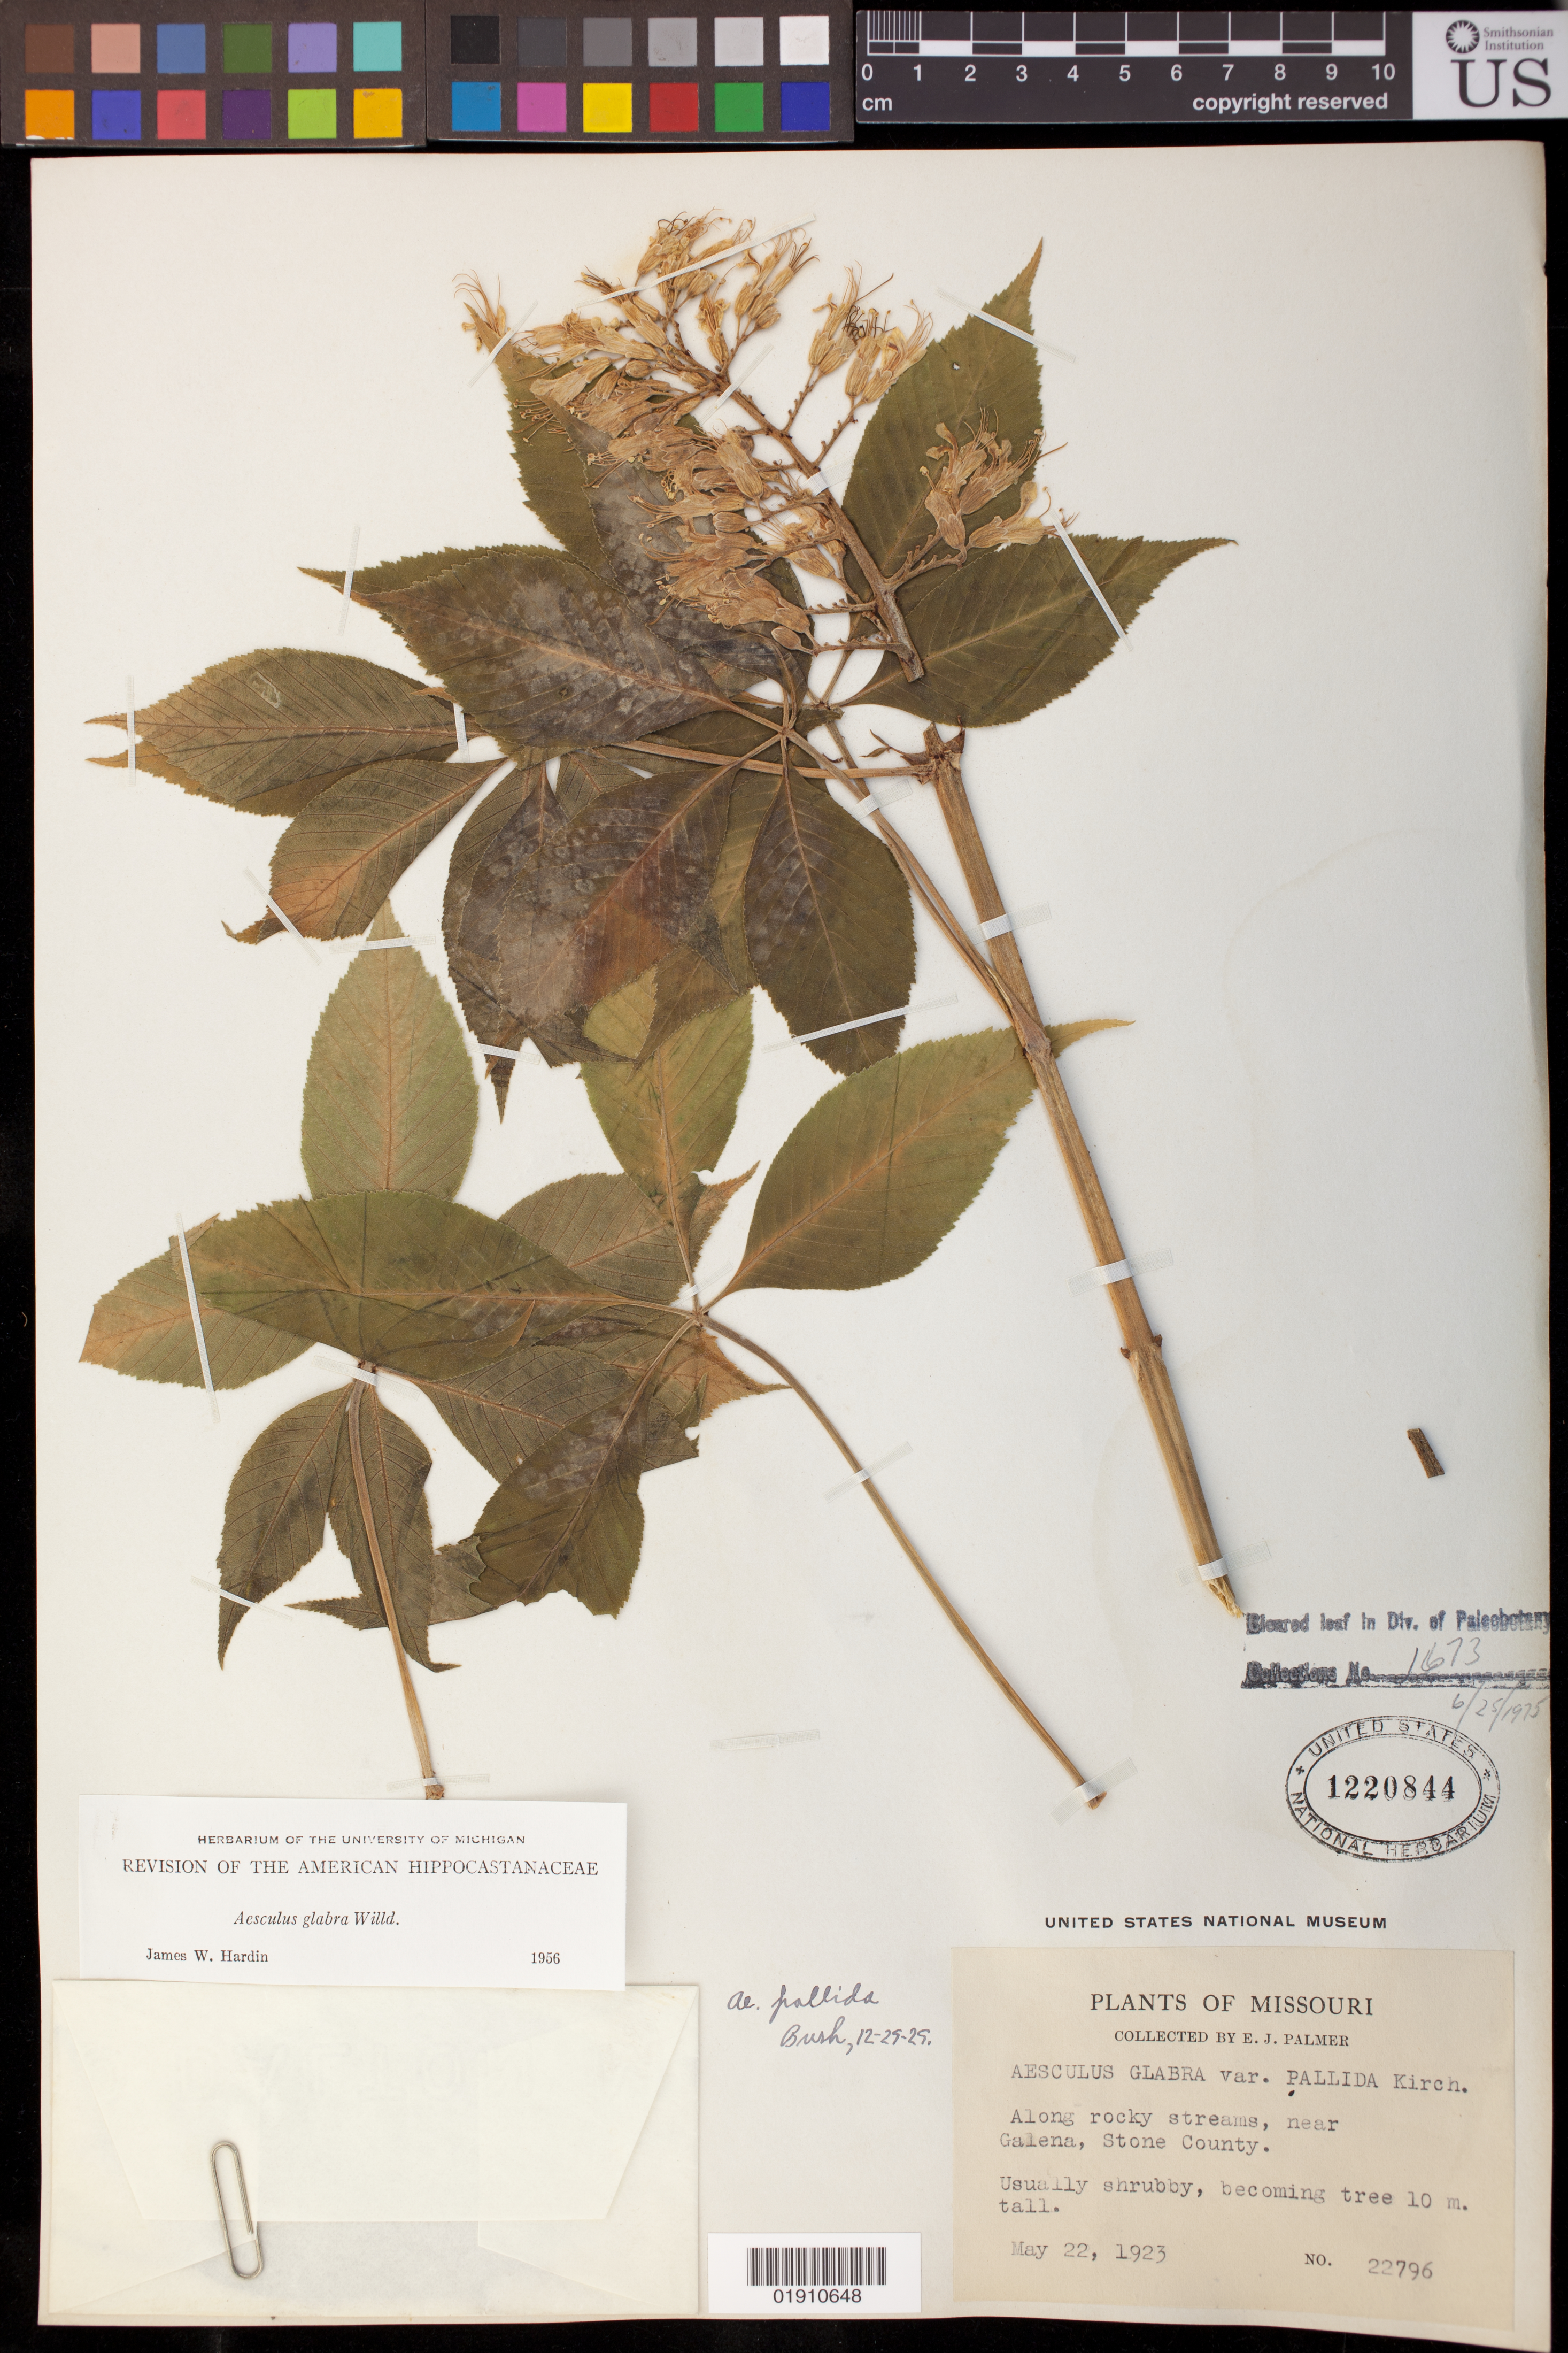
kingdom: Plantae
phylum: Tracheophyta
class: Magnoliopsida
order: Sapindales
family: Sapindaceae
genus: Aesculus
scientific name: Aesculus glabra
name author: Willd.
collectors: E. J. Palmer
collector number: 22796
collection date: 1923-05-22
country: United States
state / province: Missouri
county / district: Stone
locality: Along rocky streams, near Galena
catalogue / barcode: US 1220844